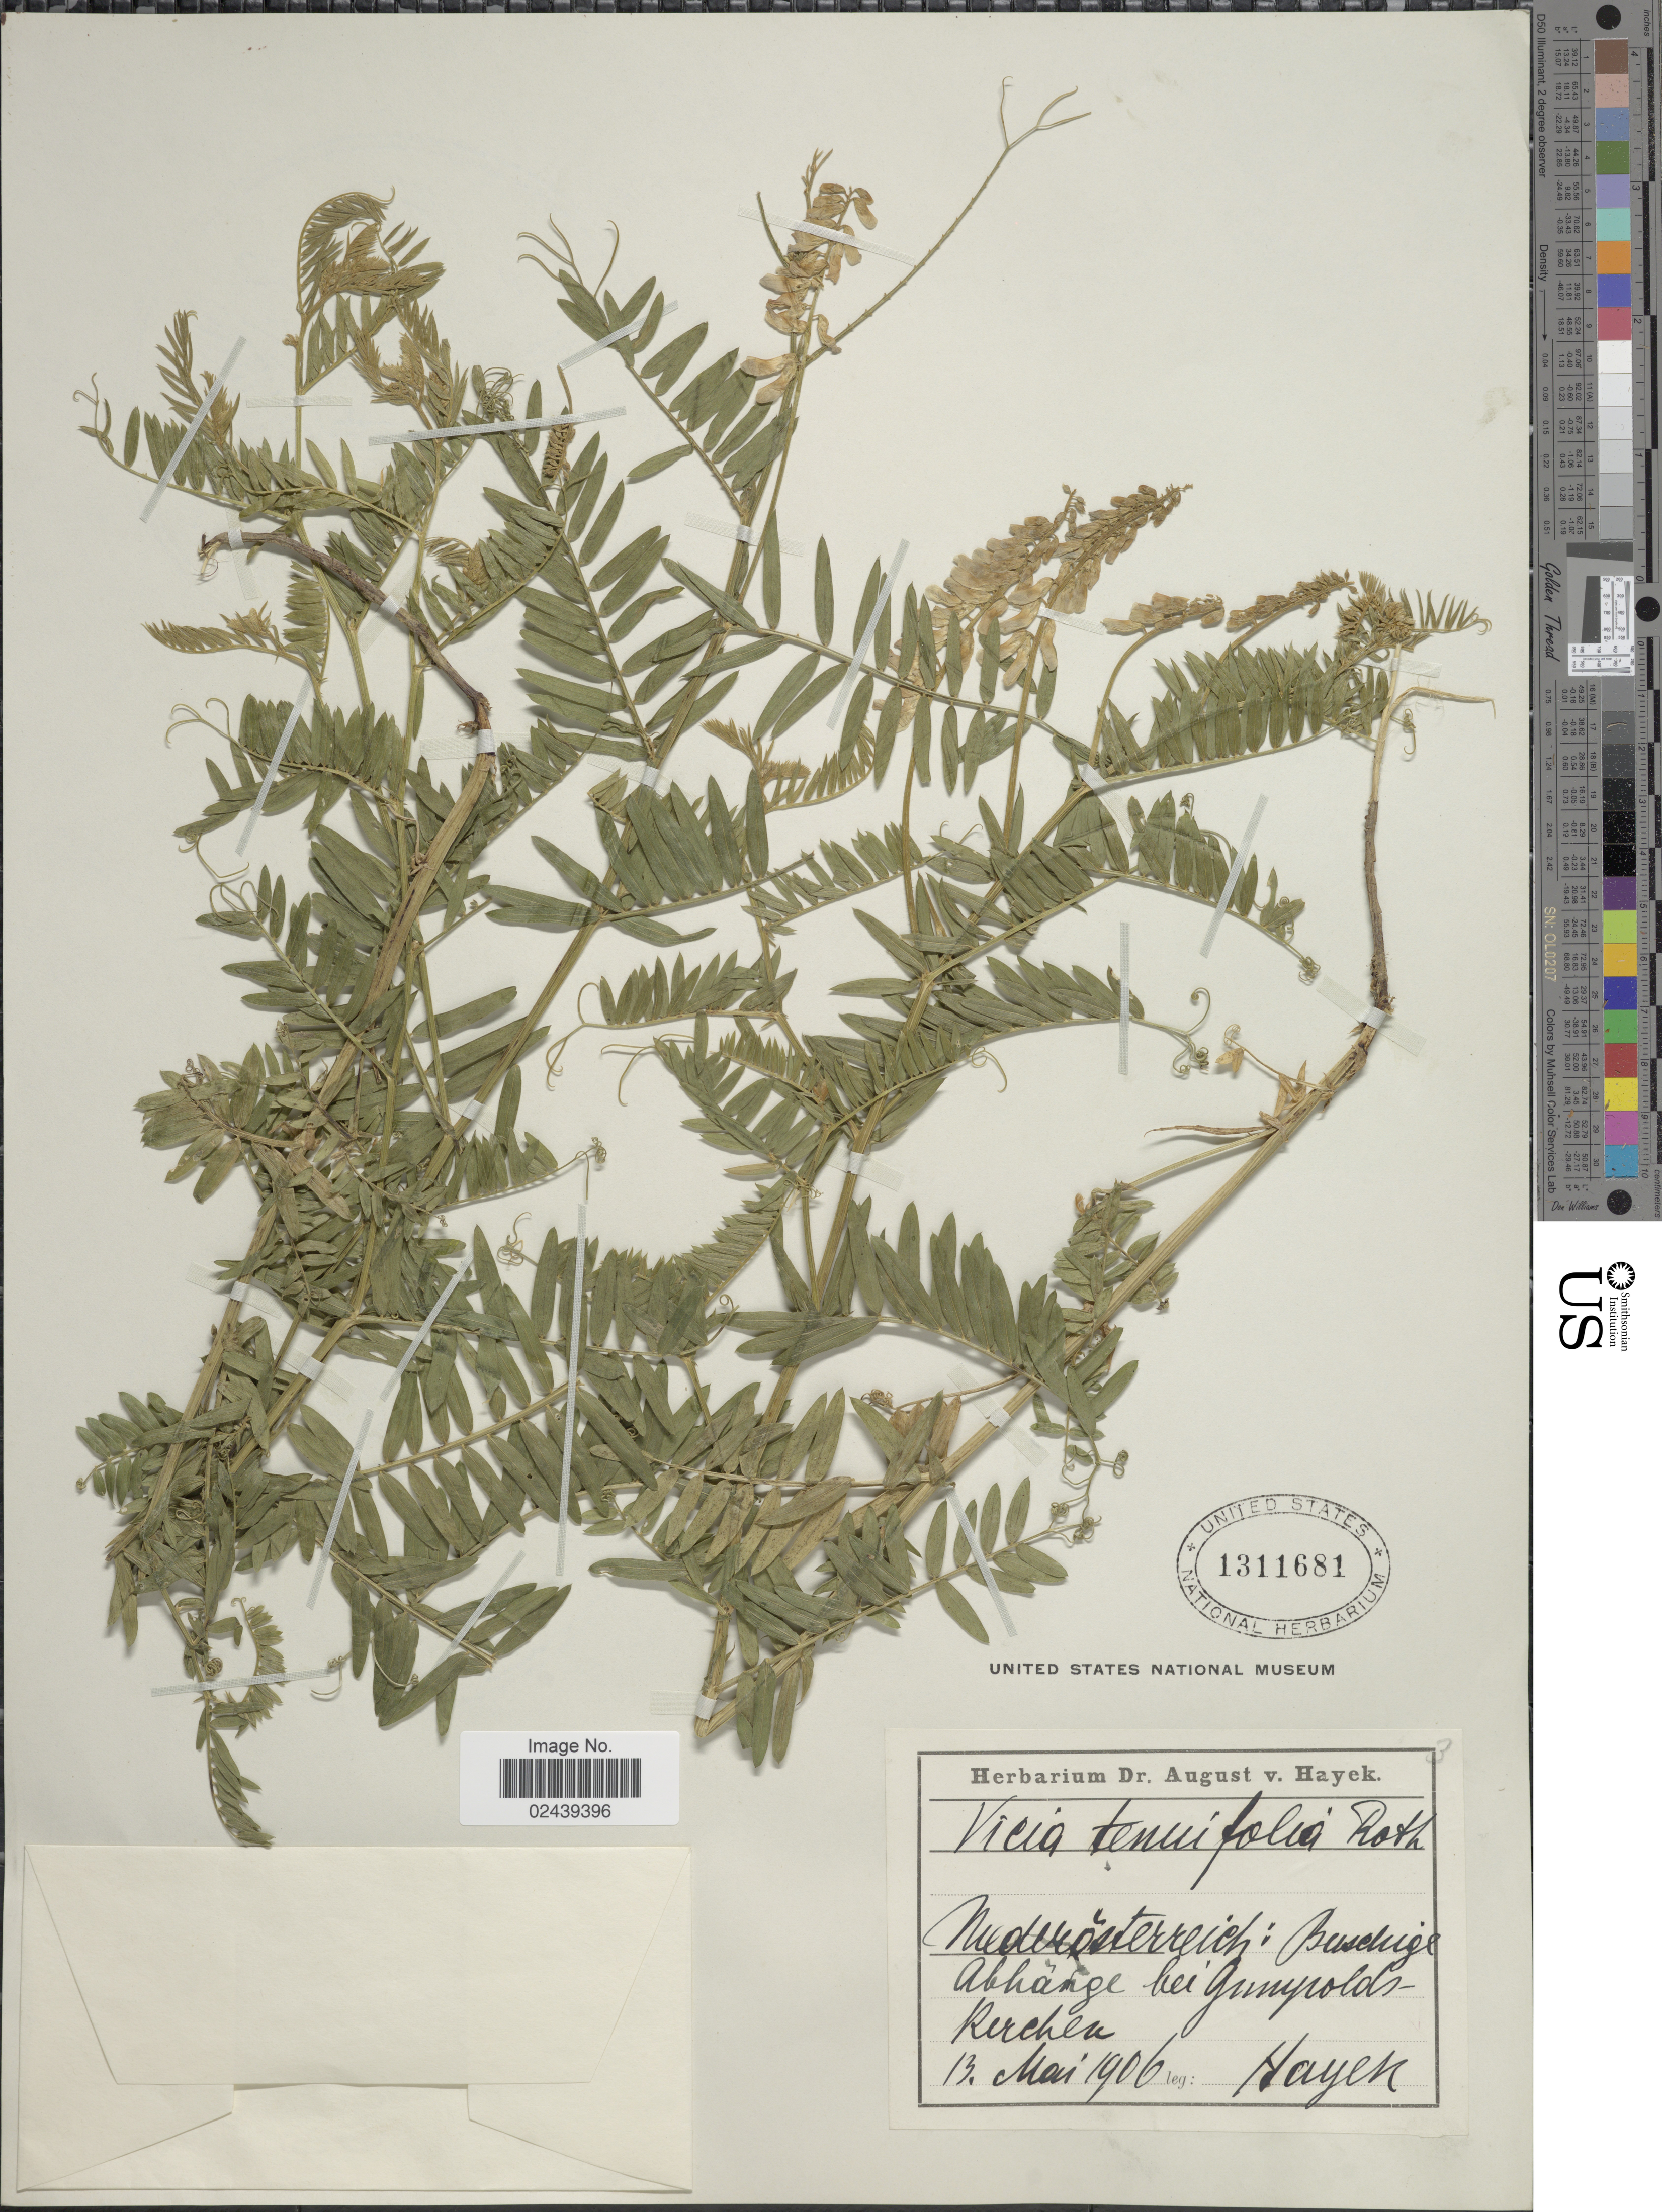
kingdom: Plantae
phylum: Tracheophyta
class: Magnoliopsida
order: Fabales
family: Fabaceae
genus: Vicia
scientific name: Vicia tenuifolia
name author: Ten.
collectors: Hayek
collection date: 1906-05-13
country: Austria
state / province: Niederosterreich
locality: Busehige Abhange bei Gunyrolds Rerchen [interpreted]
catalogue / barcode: US 1311681